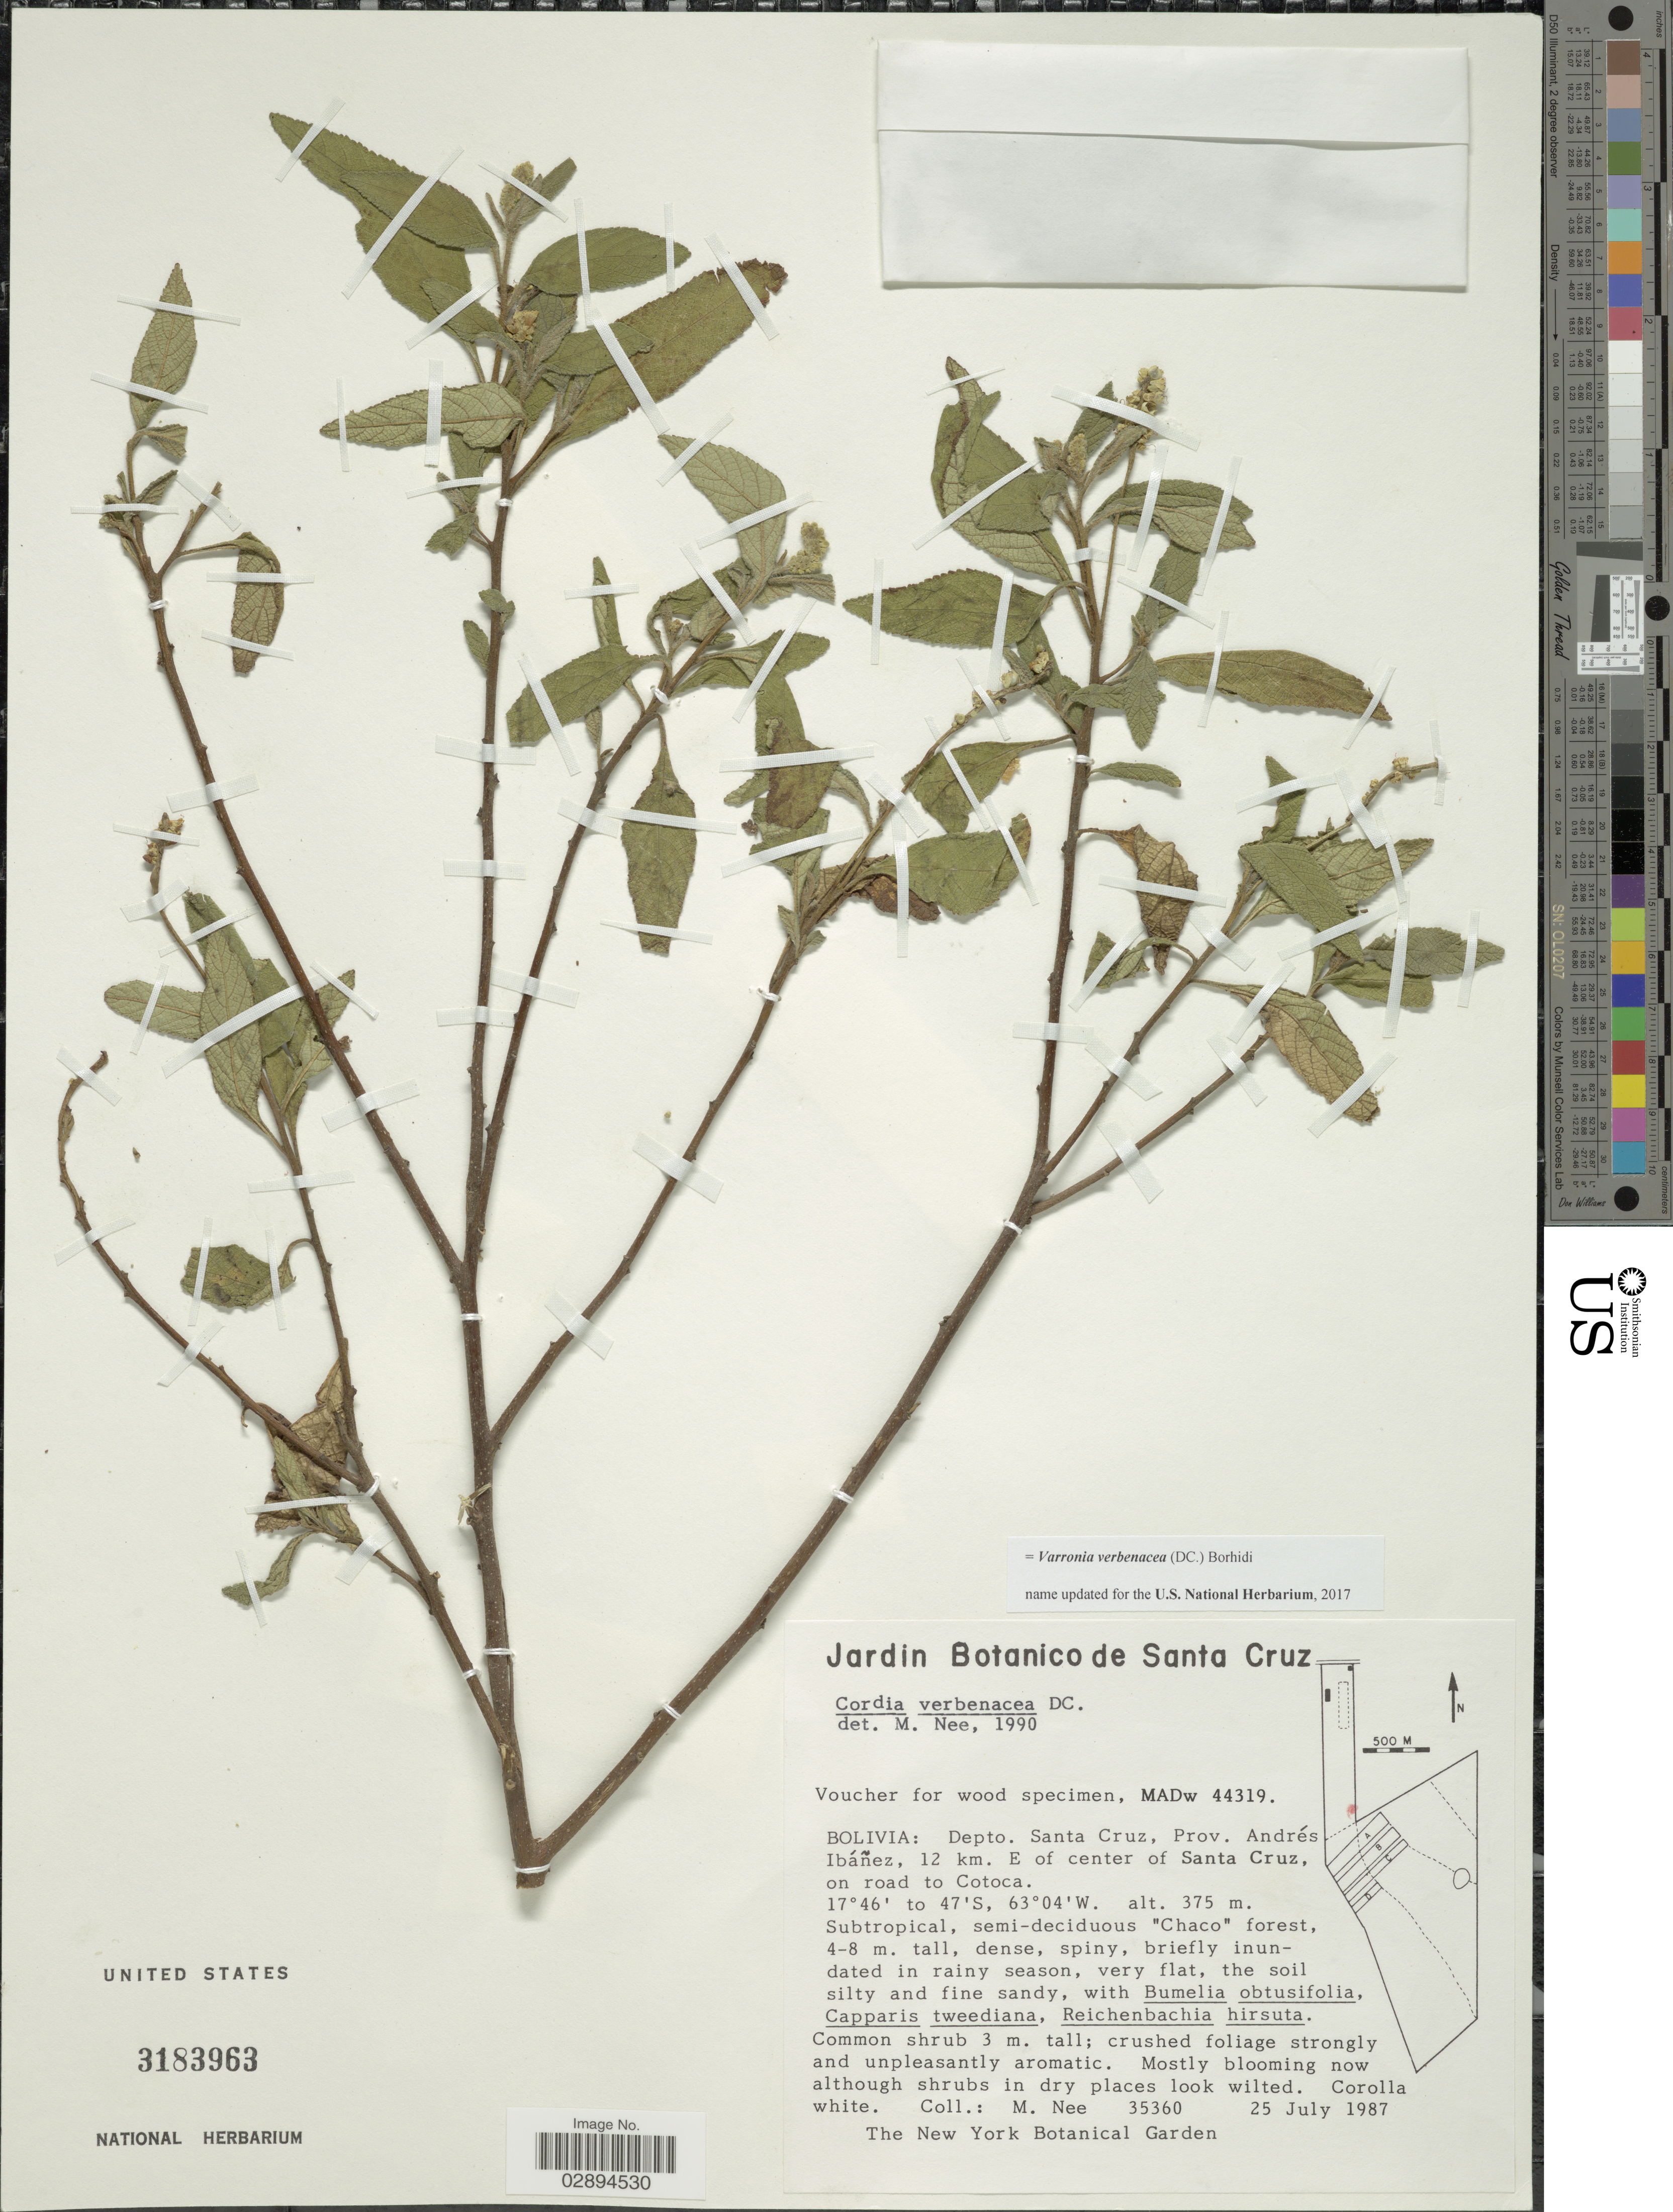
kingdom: Plantae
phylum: Tracheophyta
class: Magnoliopsida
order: Boraginales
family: Cordiaceae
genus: Varronia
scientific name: Varronia verbenacea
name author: (DC.) Borhidi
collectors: M. Nee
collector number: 35360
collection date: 1987-07-25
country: Bolivia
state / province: Santa Cruz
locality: Bolivia: Depto. Santa Cruz, Prov. Andrés Ibáñez, 12 km. E of center Santa Cruz, on road to Cotoca.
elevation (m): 375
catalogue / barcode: US 3183963